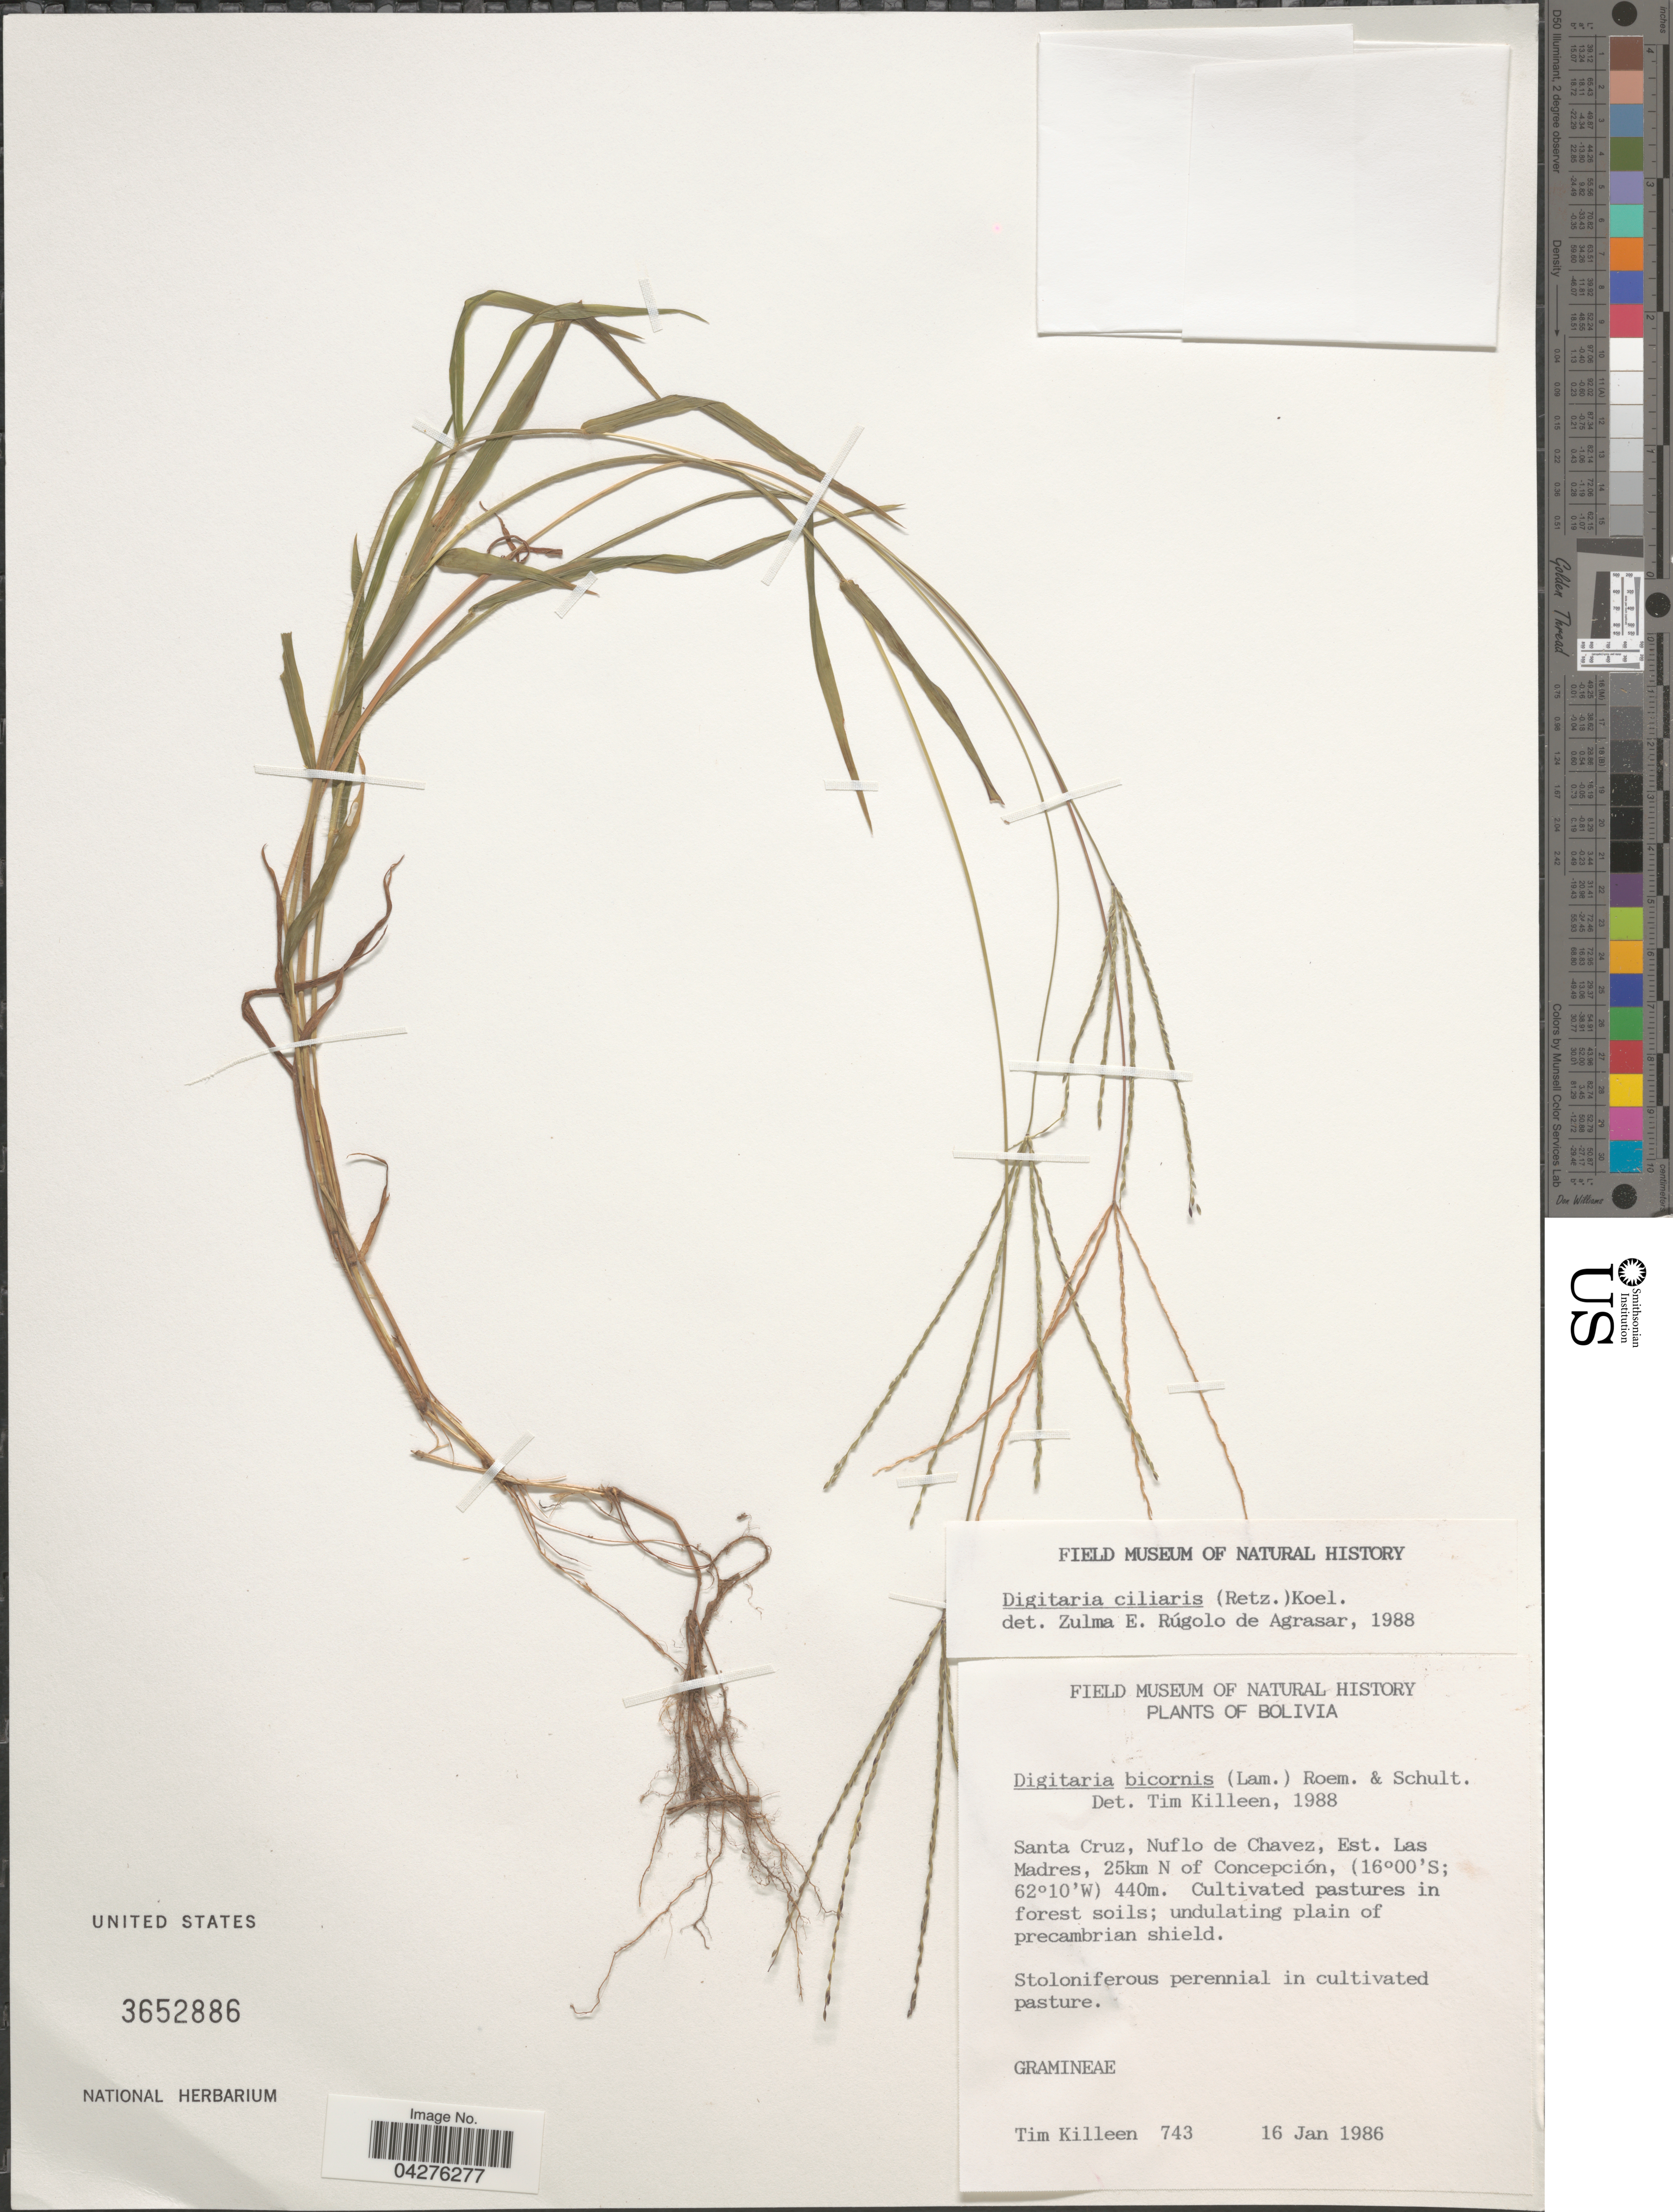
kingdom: Plantae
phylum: Tracheophyta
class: Liliopsida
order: Poales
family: Poaceae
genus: Digitaria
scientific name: Digitaria ciliaris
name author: (Retz.) Koeler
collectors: T. J. Killeen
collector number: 743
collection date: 1986-01-16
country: Bolivia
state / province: Santa Cruz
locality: Nuflo de Chavez, Est. Las Madres, 25km N of Concepción.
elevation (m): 440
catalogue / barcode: US 3652886